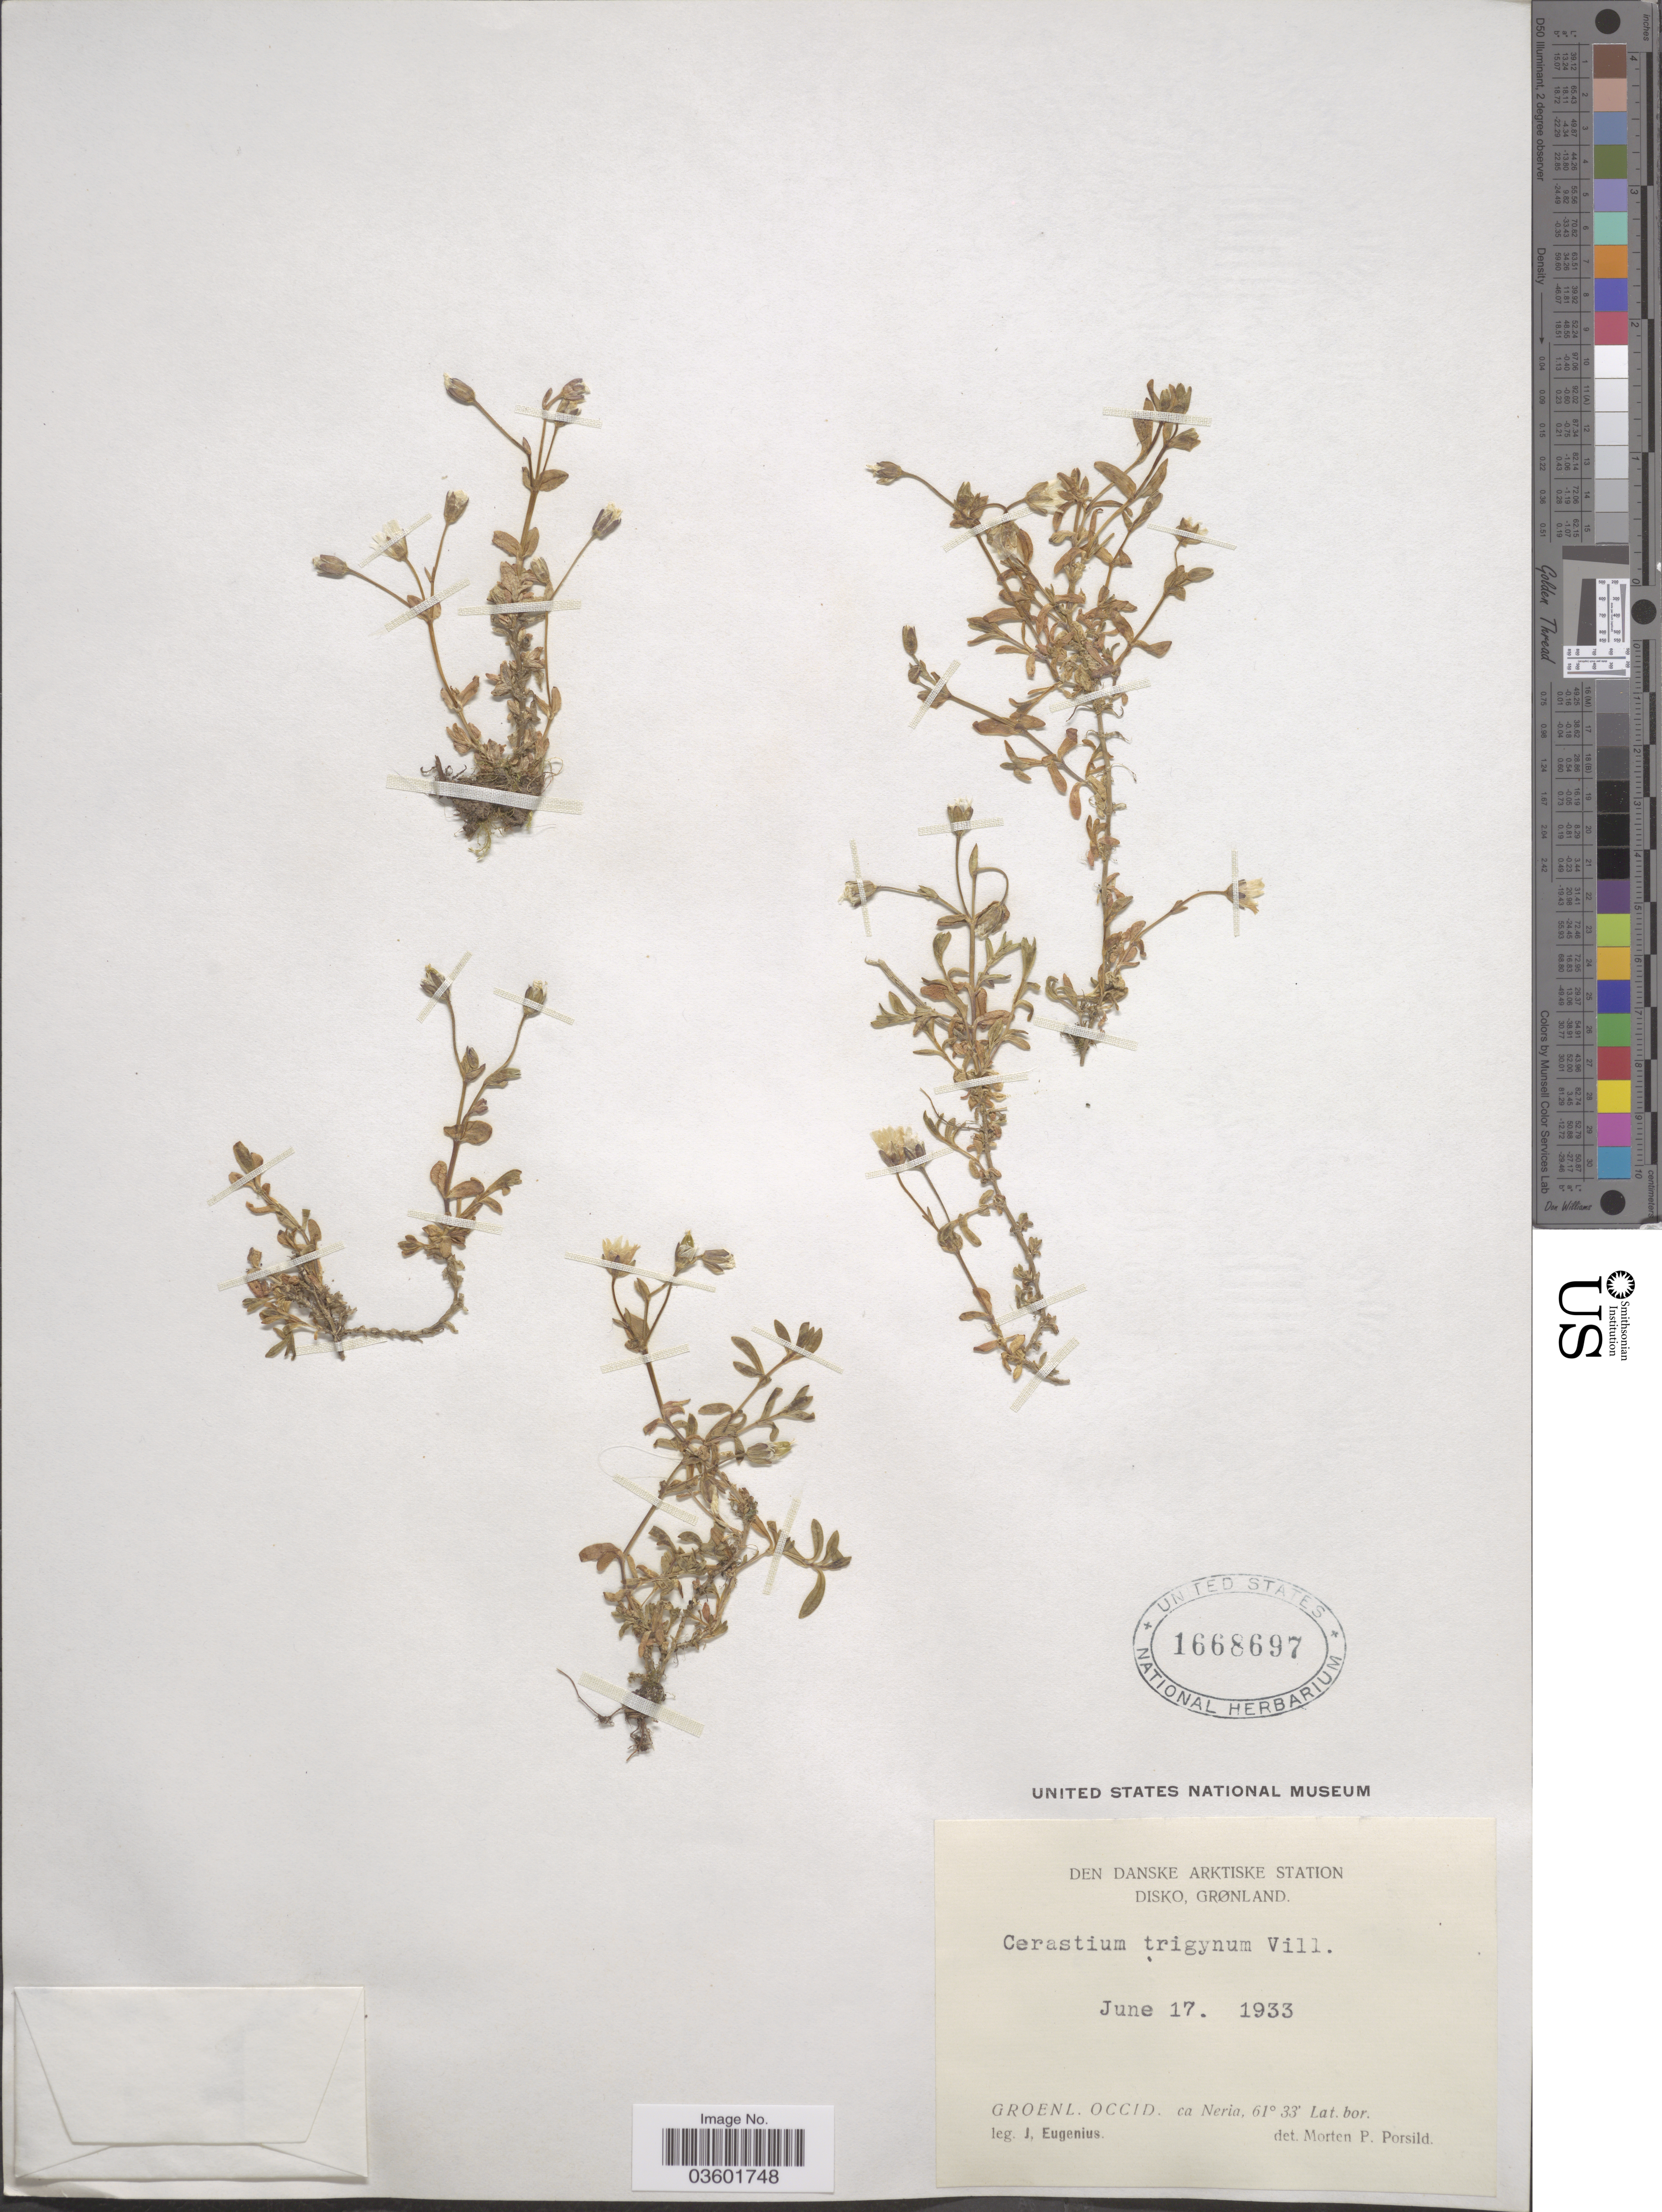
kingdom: Plantae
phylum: Tracheophyta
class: Magnoliopsida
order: Caryophyllales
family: Caryophyllaceae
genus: Cerastium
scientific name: Cerastium cerastoides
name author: (L.) Britton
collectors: J. Eugenius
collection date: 1933-06-17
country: Greenland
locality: Den Danske Arktiske Station Disko. Groenl. Occid. ca. Neria.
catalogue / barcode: US 1668697